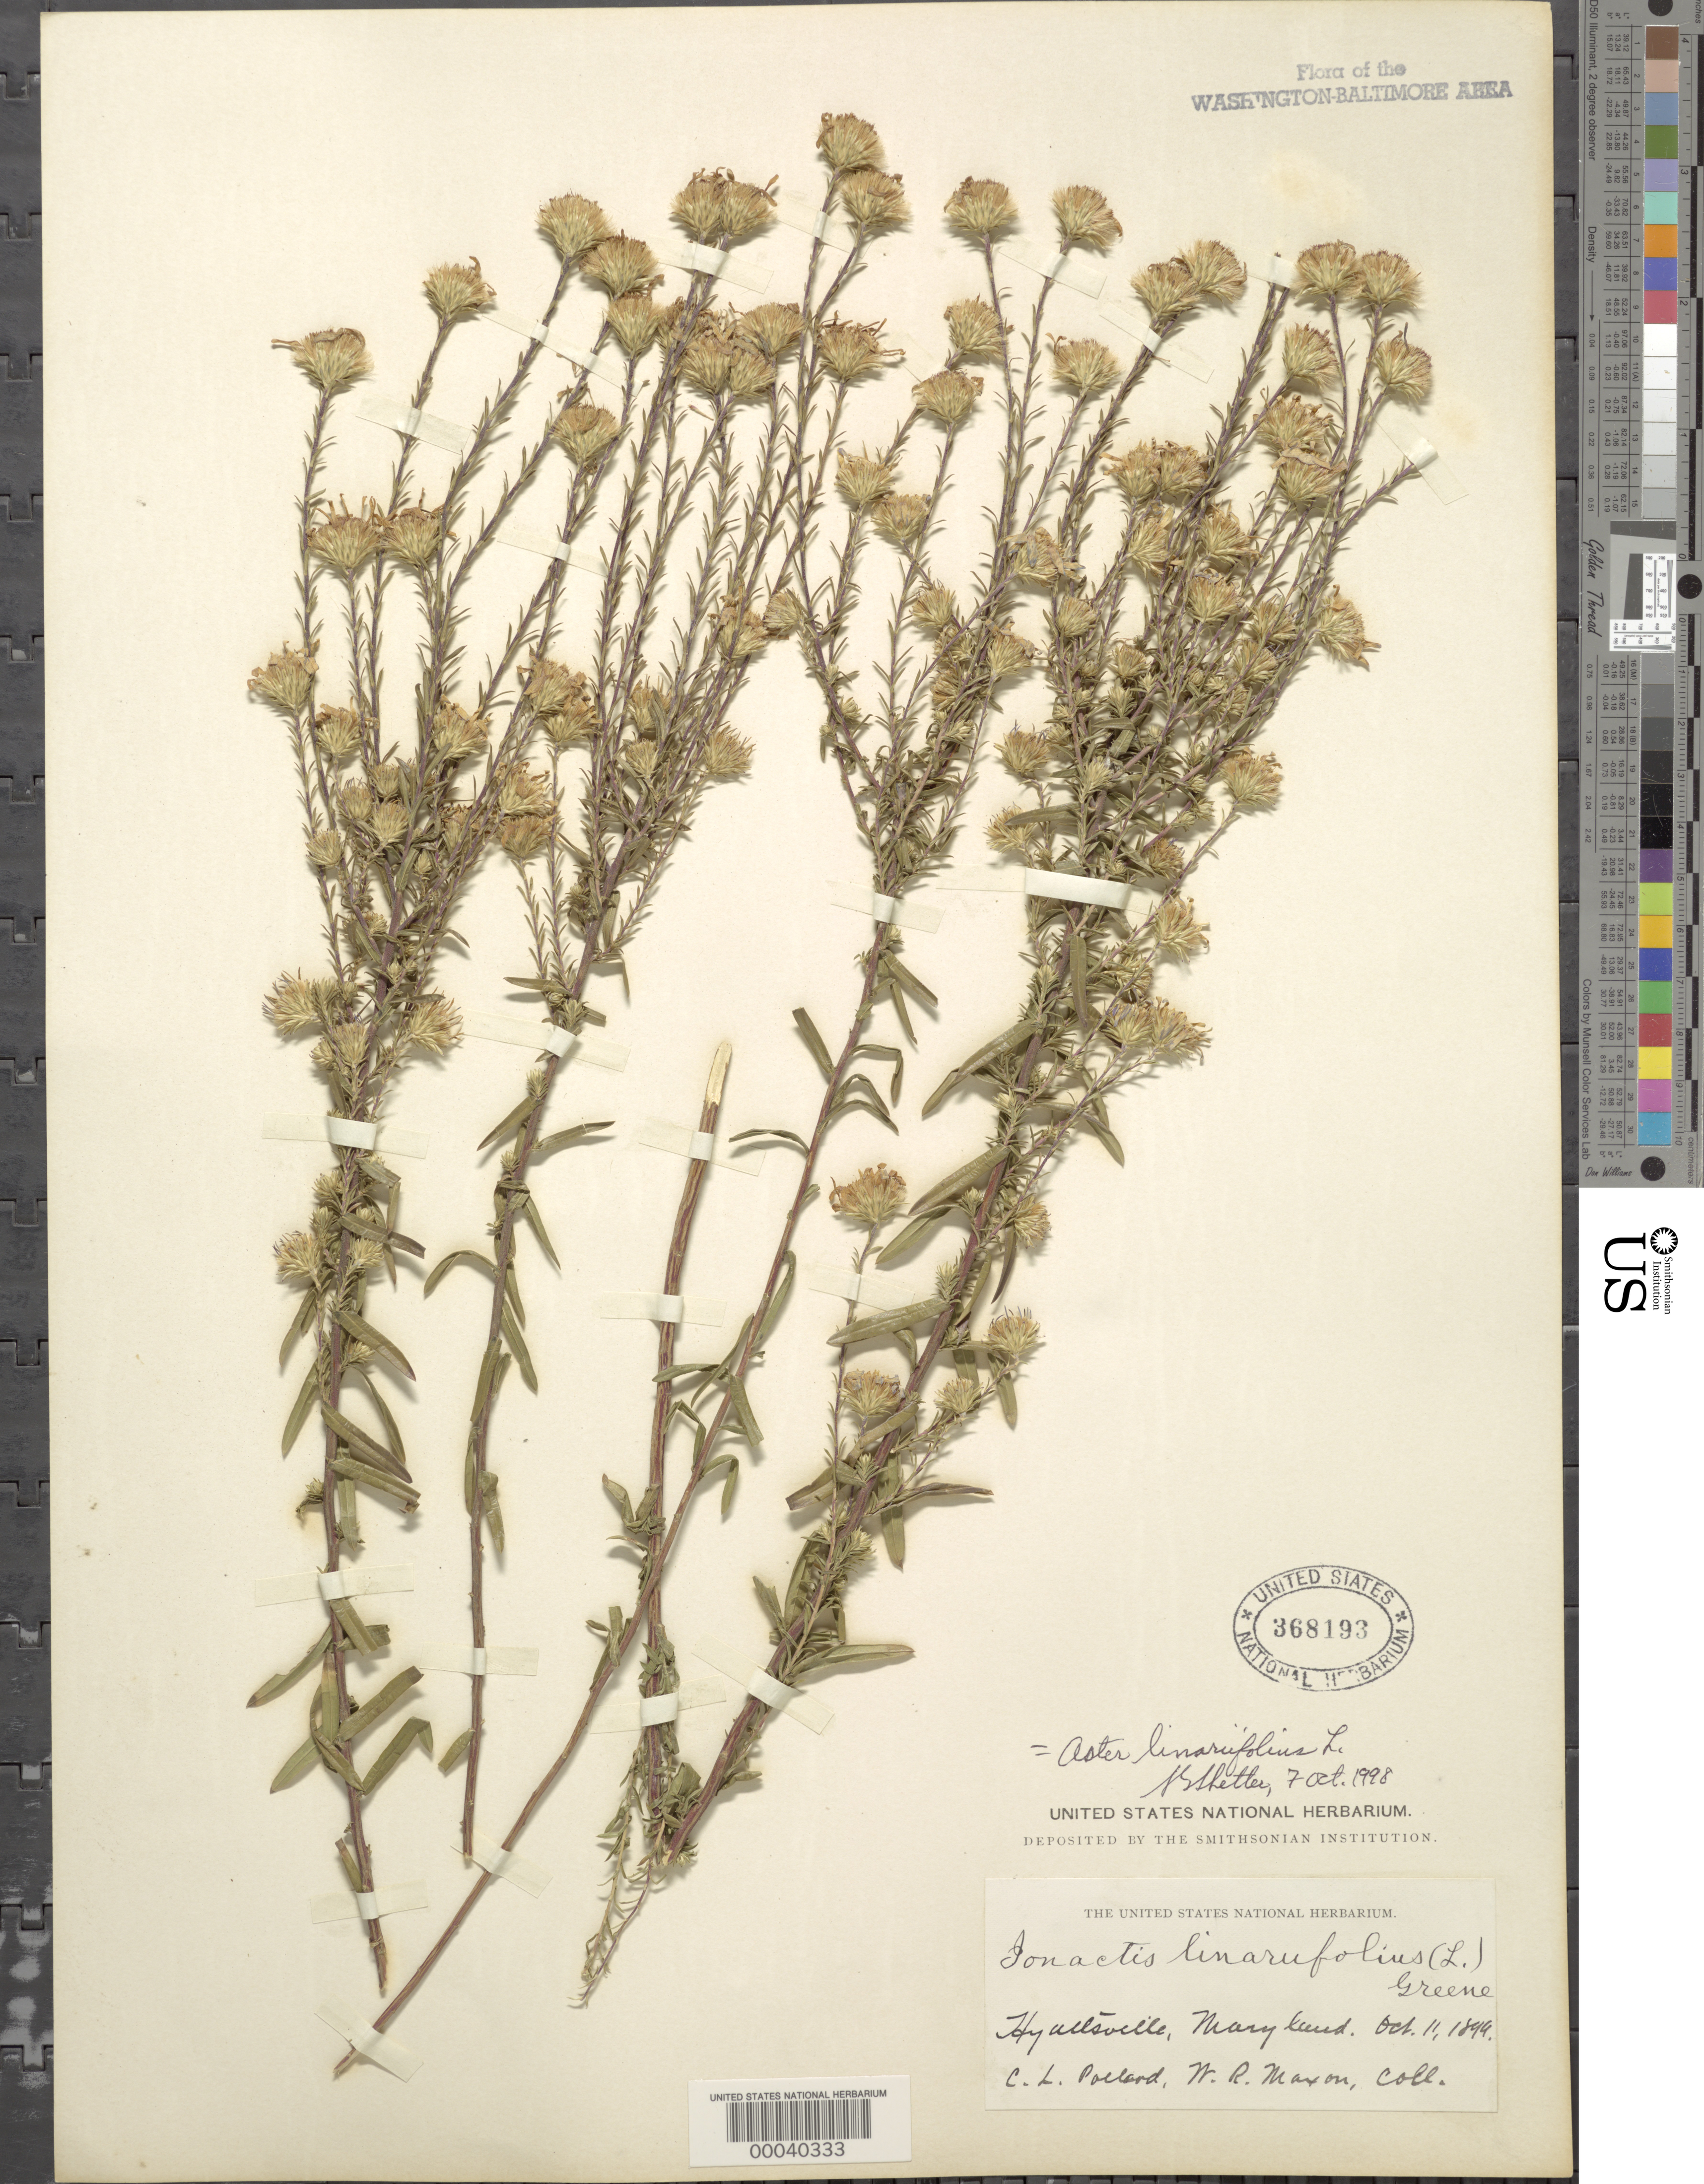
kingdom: Plantae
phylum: Tracheophyta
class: Magnoliopsida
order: Asterales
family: Asteraceae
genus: Ionactis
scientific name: Ionactis linariifolia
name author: (L.) Greene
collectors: C. L. Pollard & W. R. Maxon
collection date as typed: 11 Oct 1899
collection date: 1899-10-11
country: United States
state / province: Maryland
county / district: Prince George's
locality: Hyattsville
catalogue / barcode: US 368193